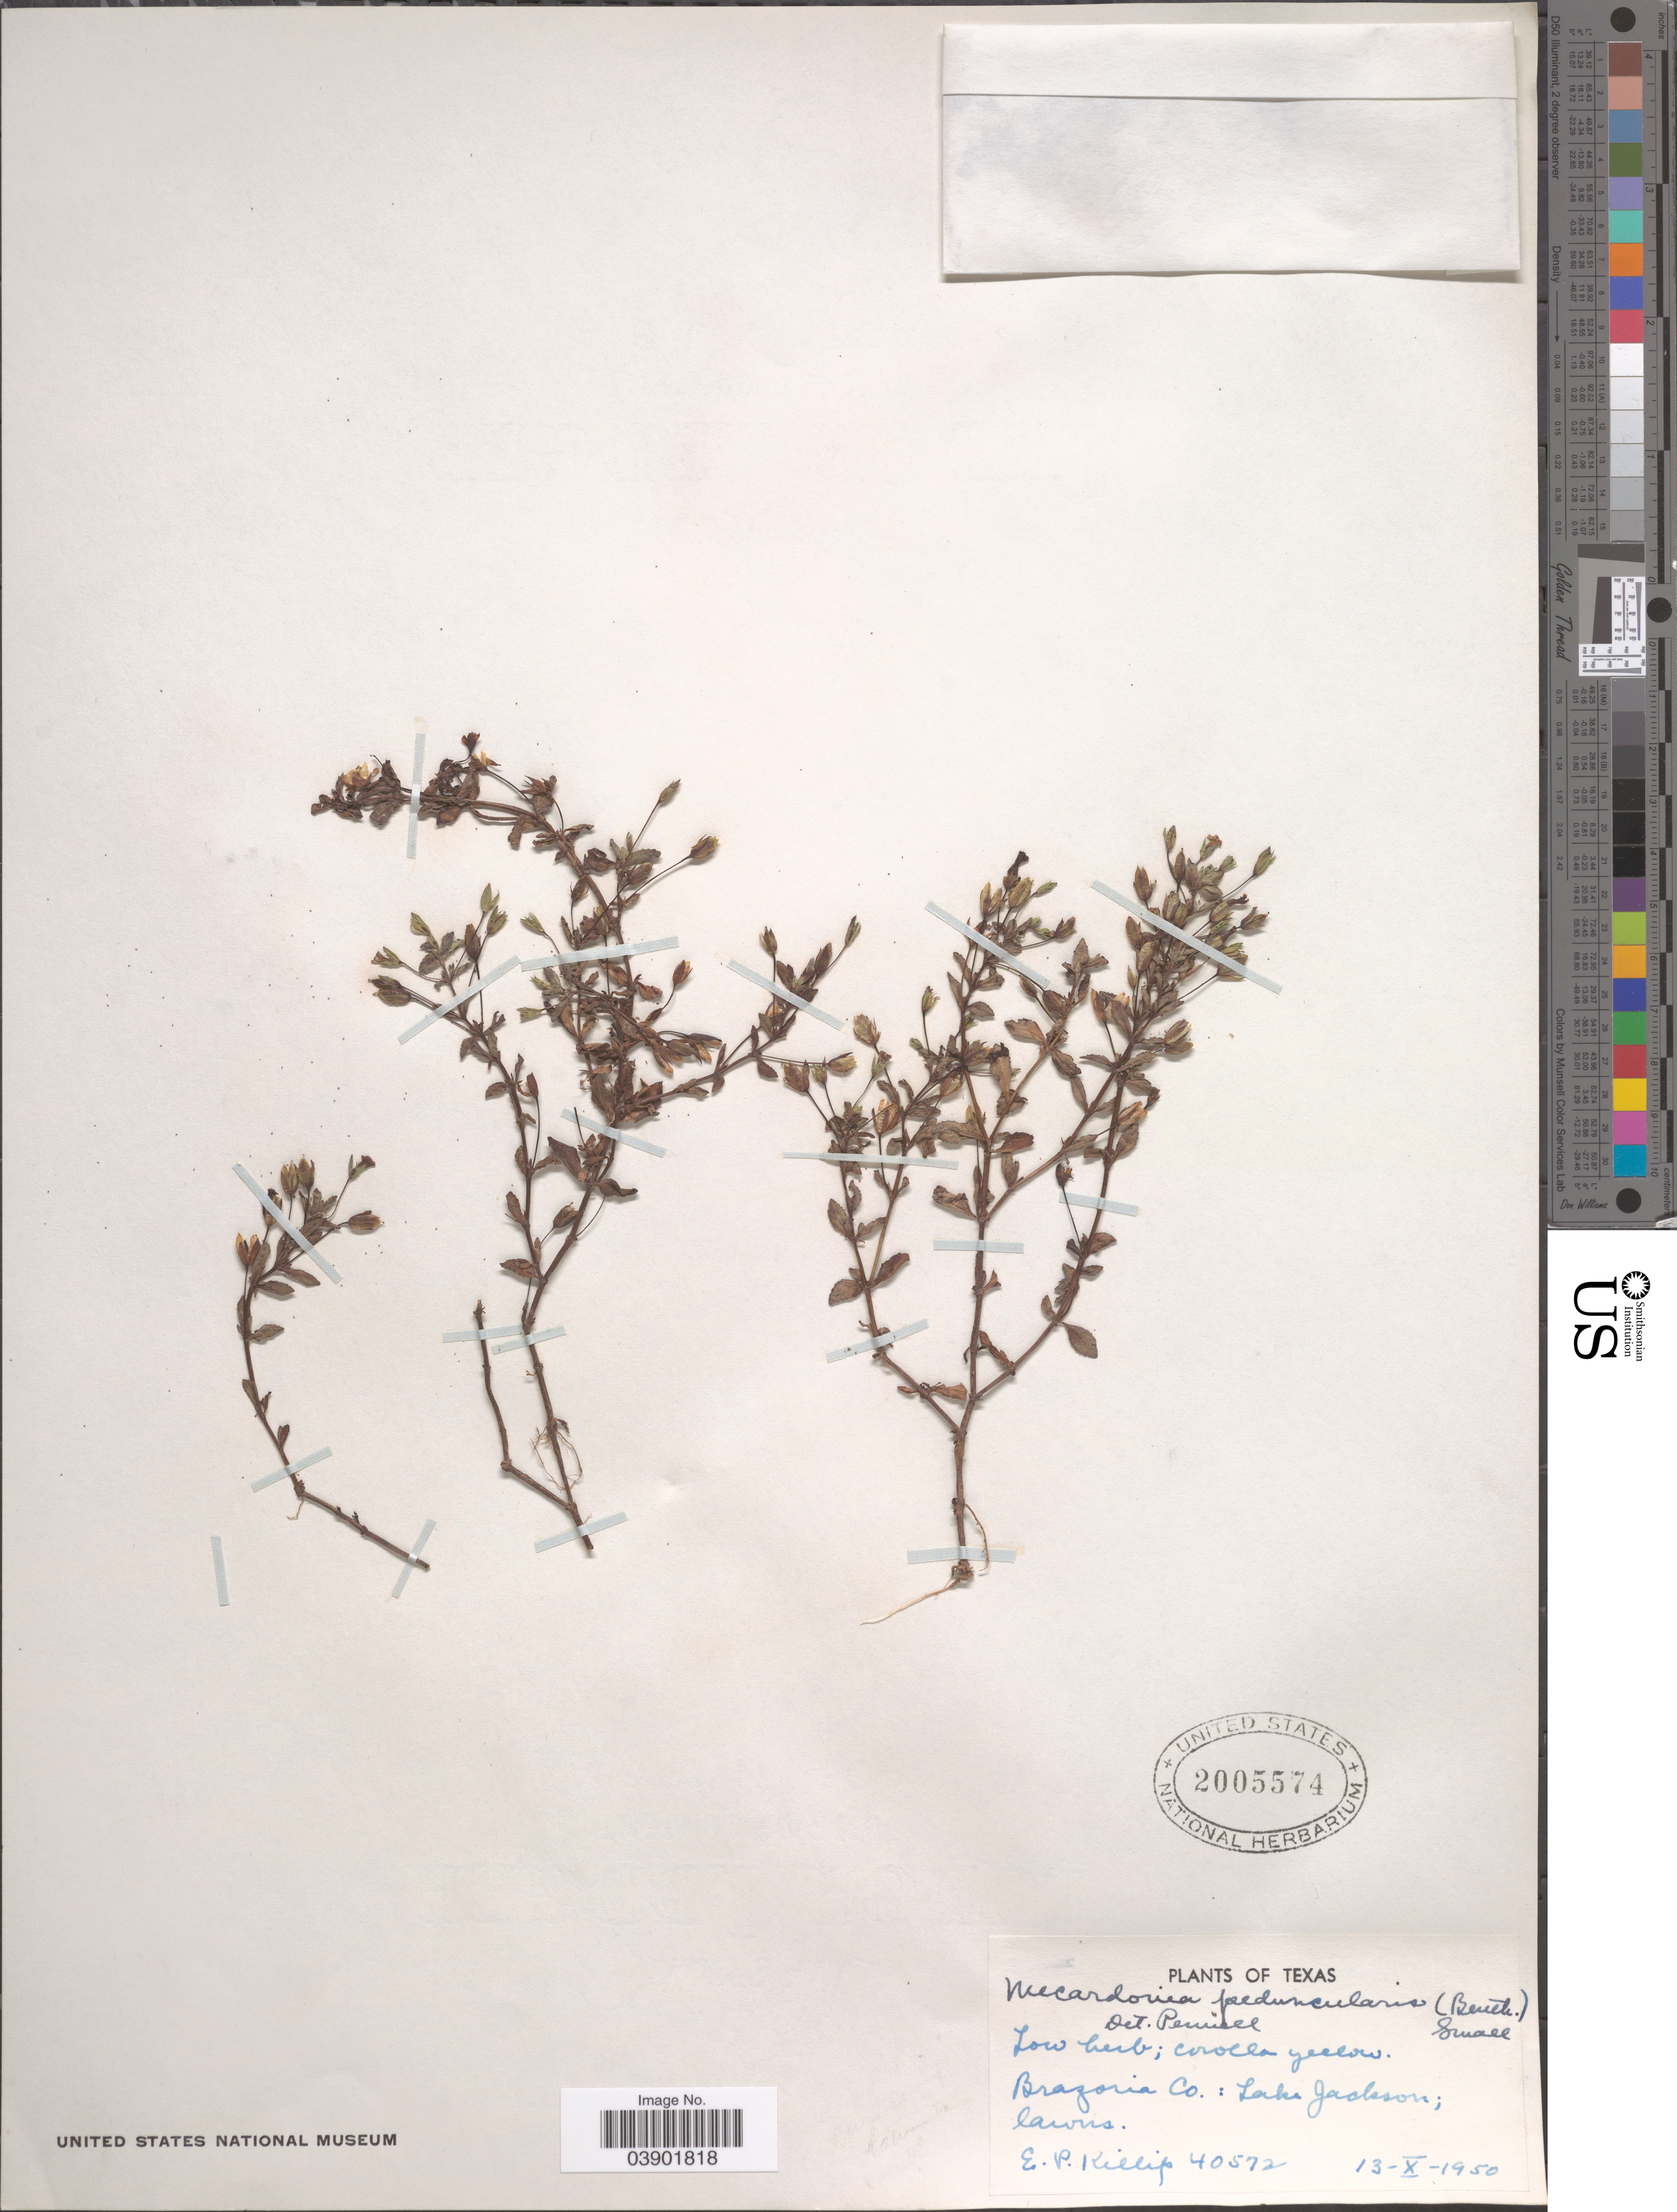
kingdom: Plantae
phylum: Tracheophyta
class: Magnoliopsida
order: Lamiales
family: Plantaginaceae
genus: Bacopa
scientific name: Bacopa procumbens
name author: (Mill.) Greenm.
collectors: E. P. Killip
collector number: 40572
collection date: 1950-10-13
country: United States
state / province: Texas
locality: Brazonia Co.: Lake Jackson.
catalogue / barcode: US 2005574